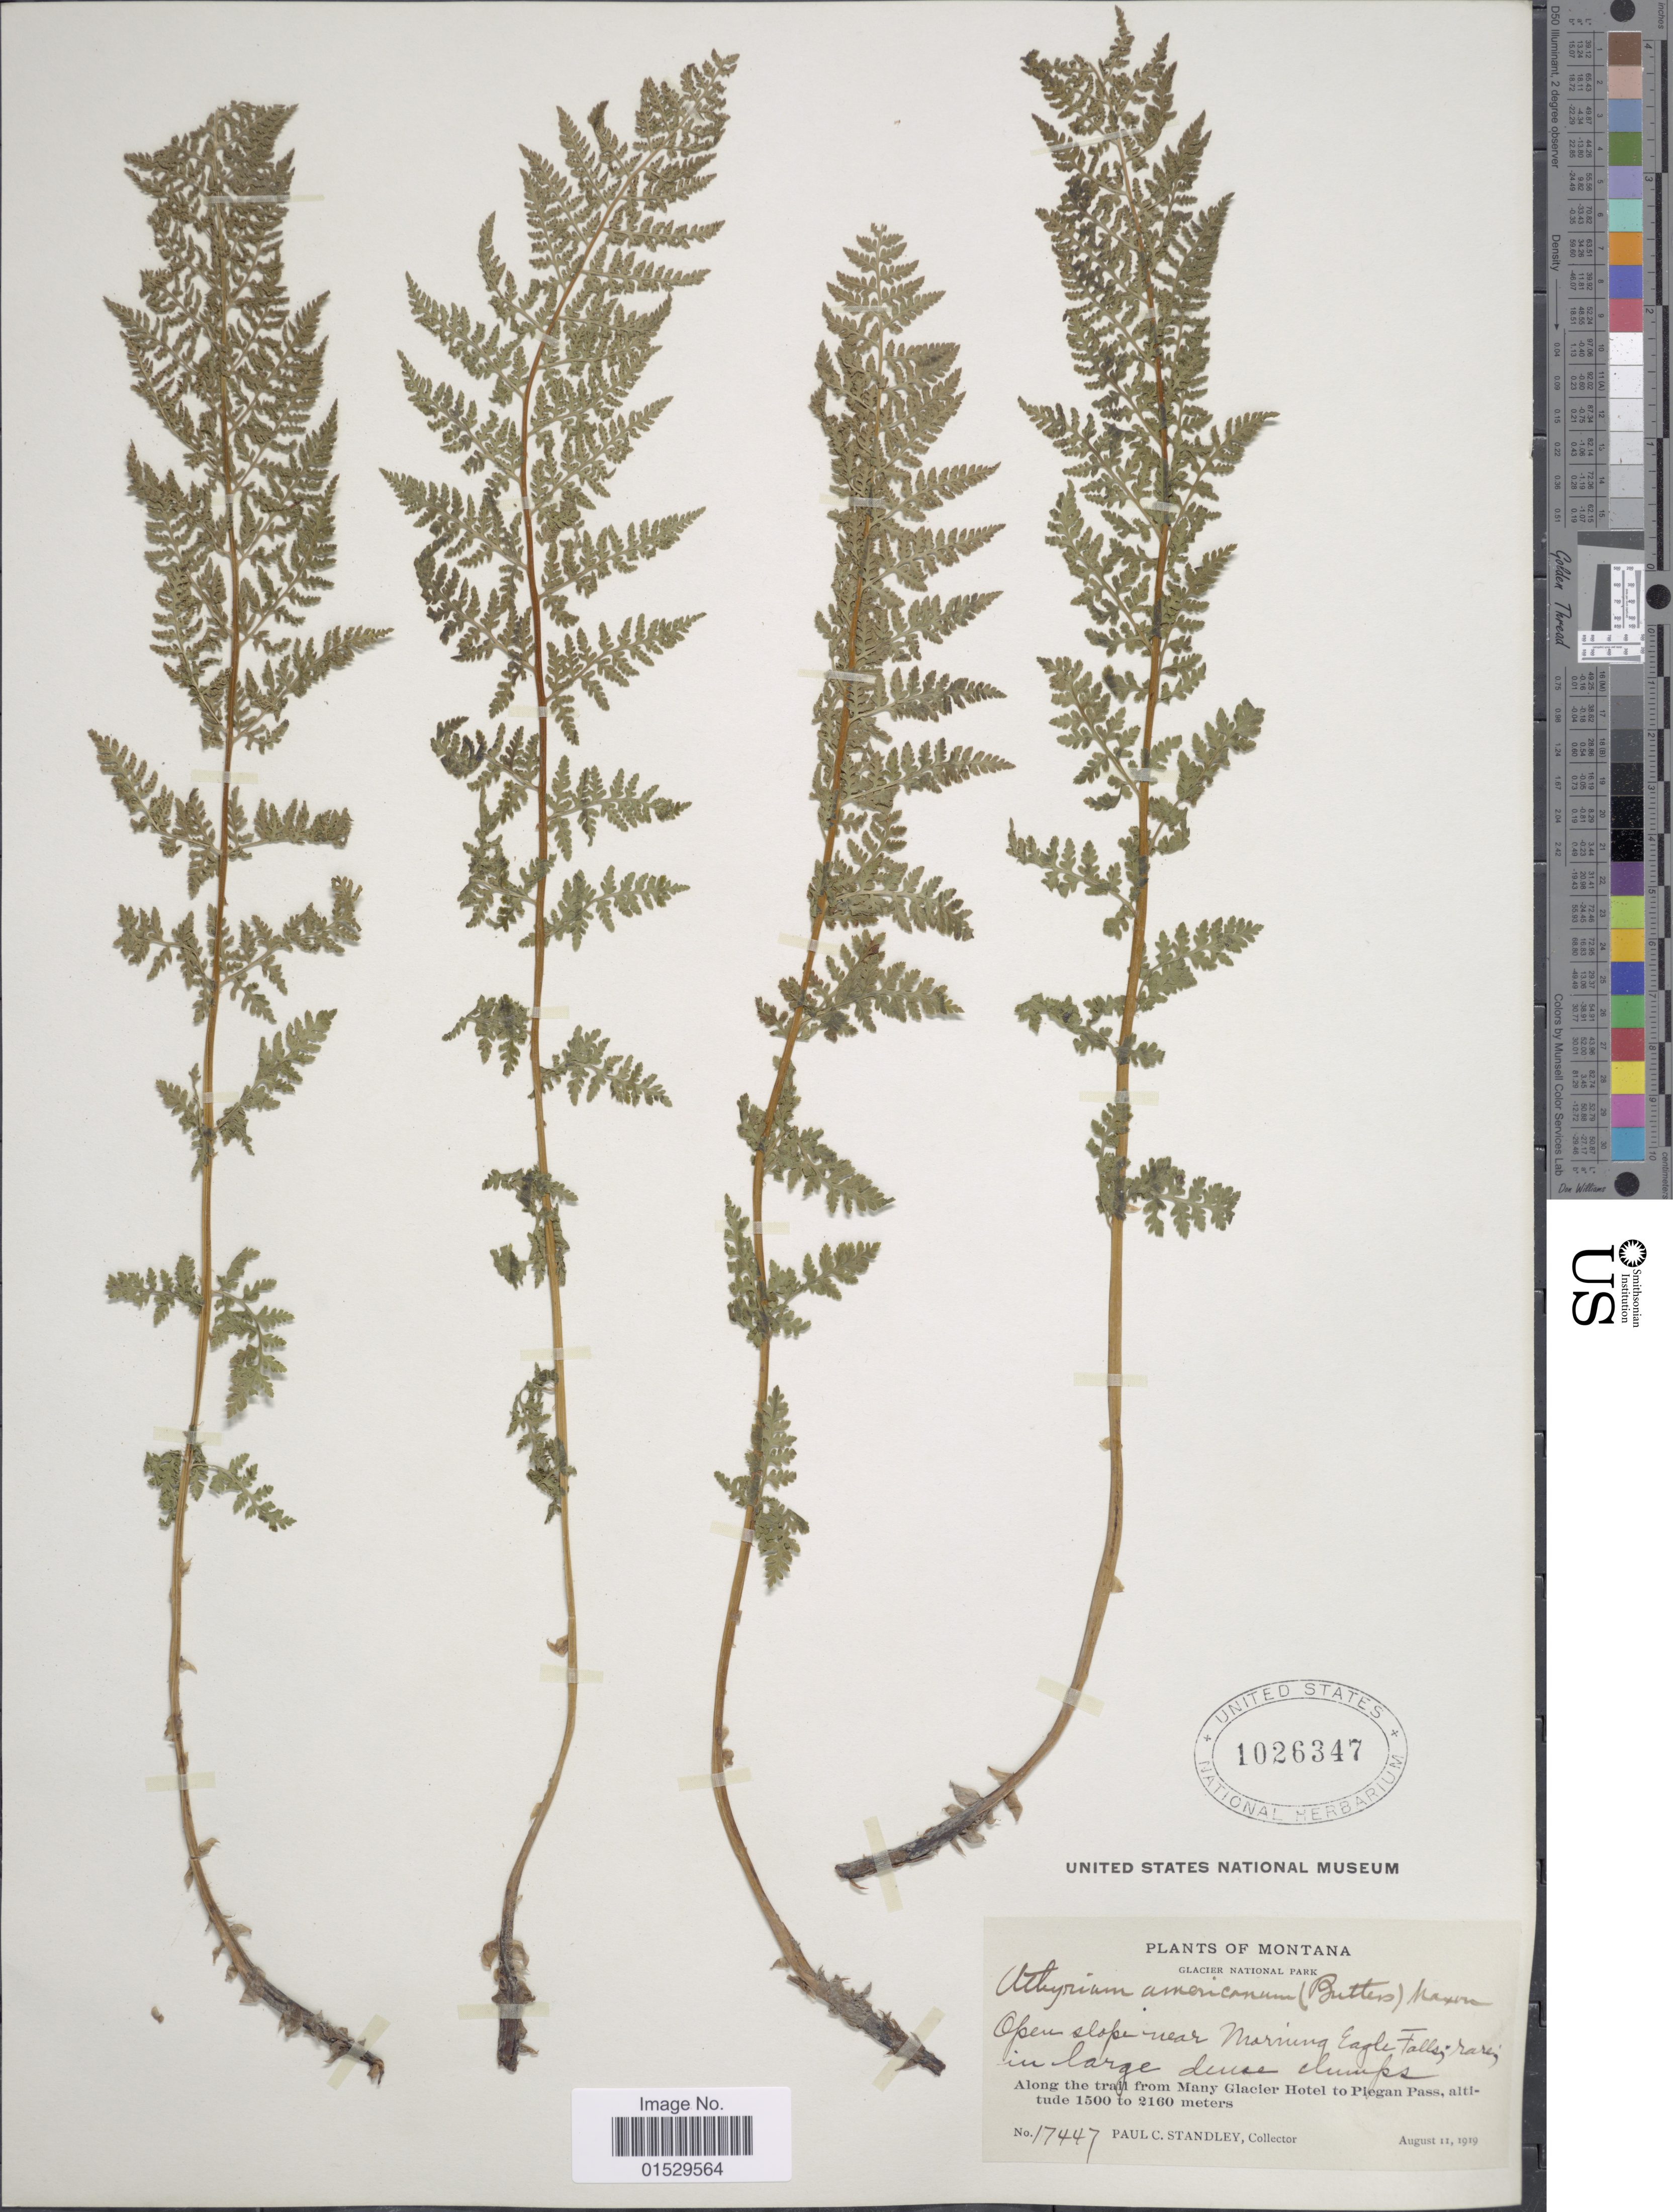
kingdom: Plantae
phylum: Tracheophyta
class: Polypodiopsida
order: Polypodiales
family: Athyriaceae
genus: Athyrium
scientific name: Athyrium distentifolilum subsp. americanum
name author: (Butters) Hultén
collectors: P. C. Standley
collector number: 17447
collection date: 1919-08-11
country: United States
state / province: Montana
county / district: Glacier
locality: Glacier National Park, open slope near Morning Eagle Falls, along the trail from Many Glacier Hotel to Piegan Pass.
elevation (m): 1500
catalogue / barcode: US 1026347